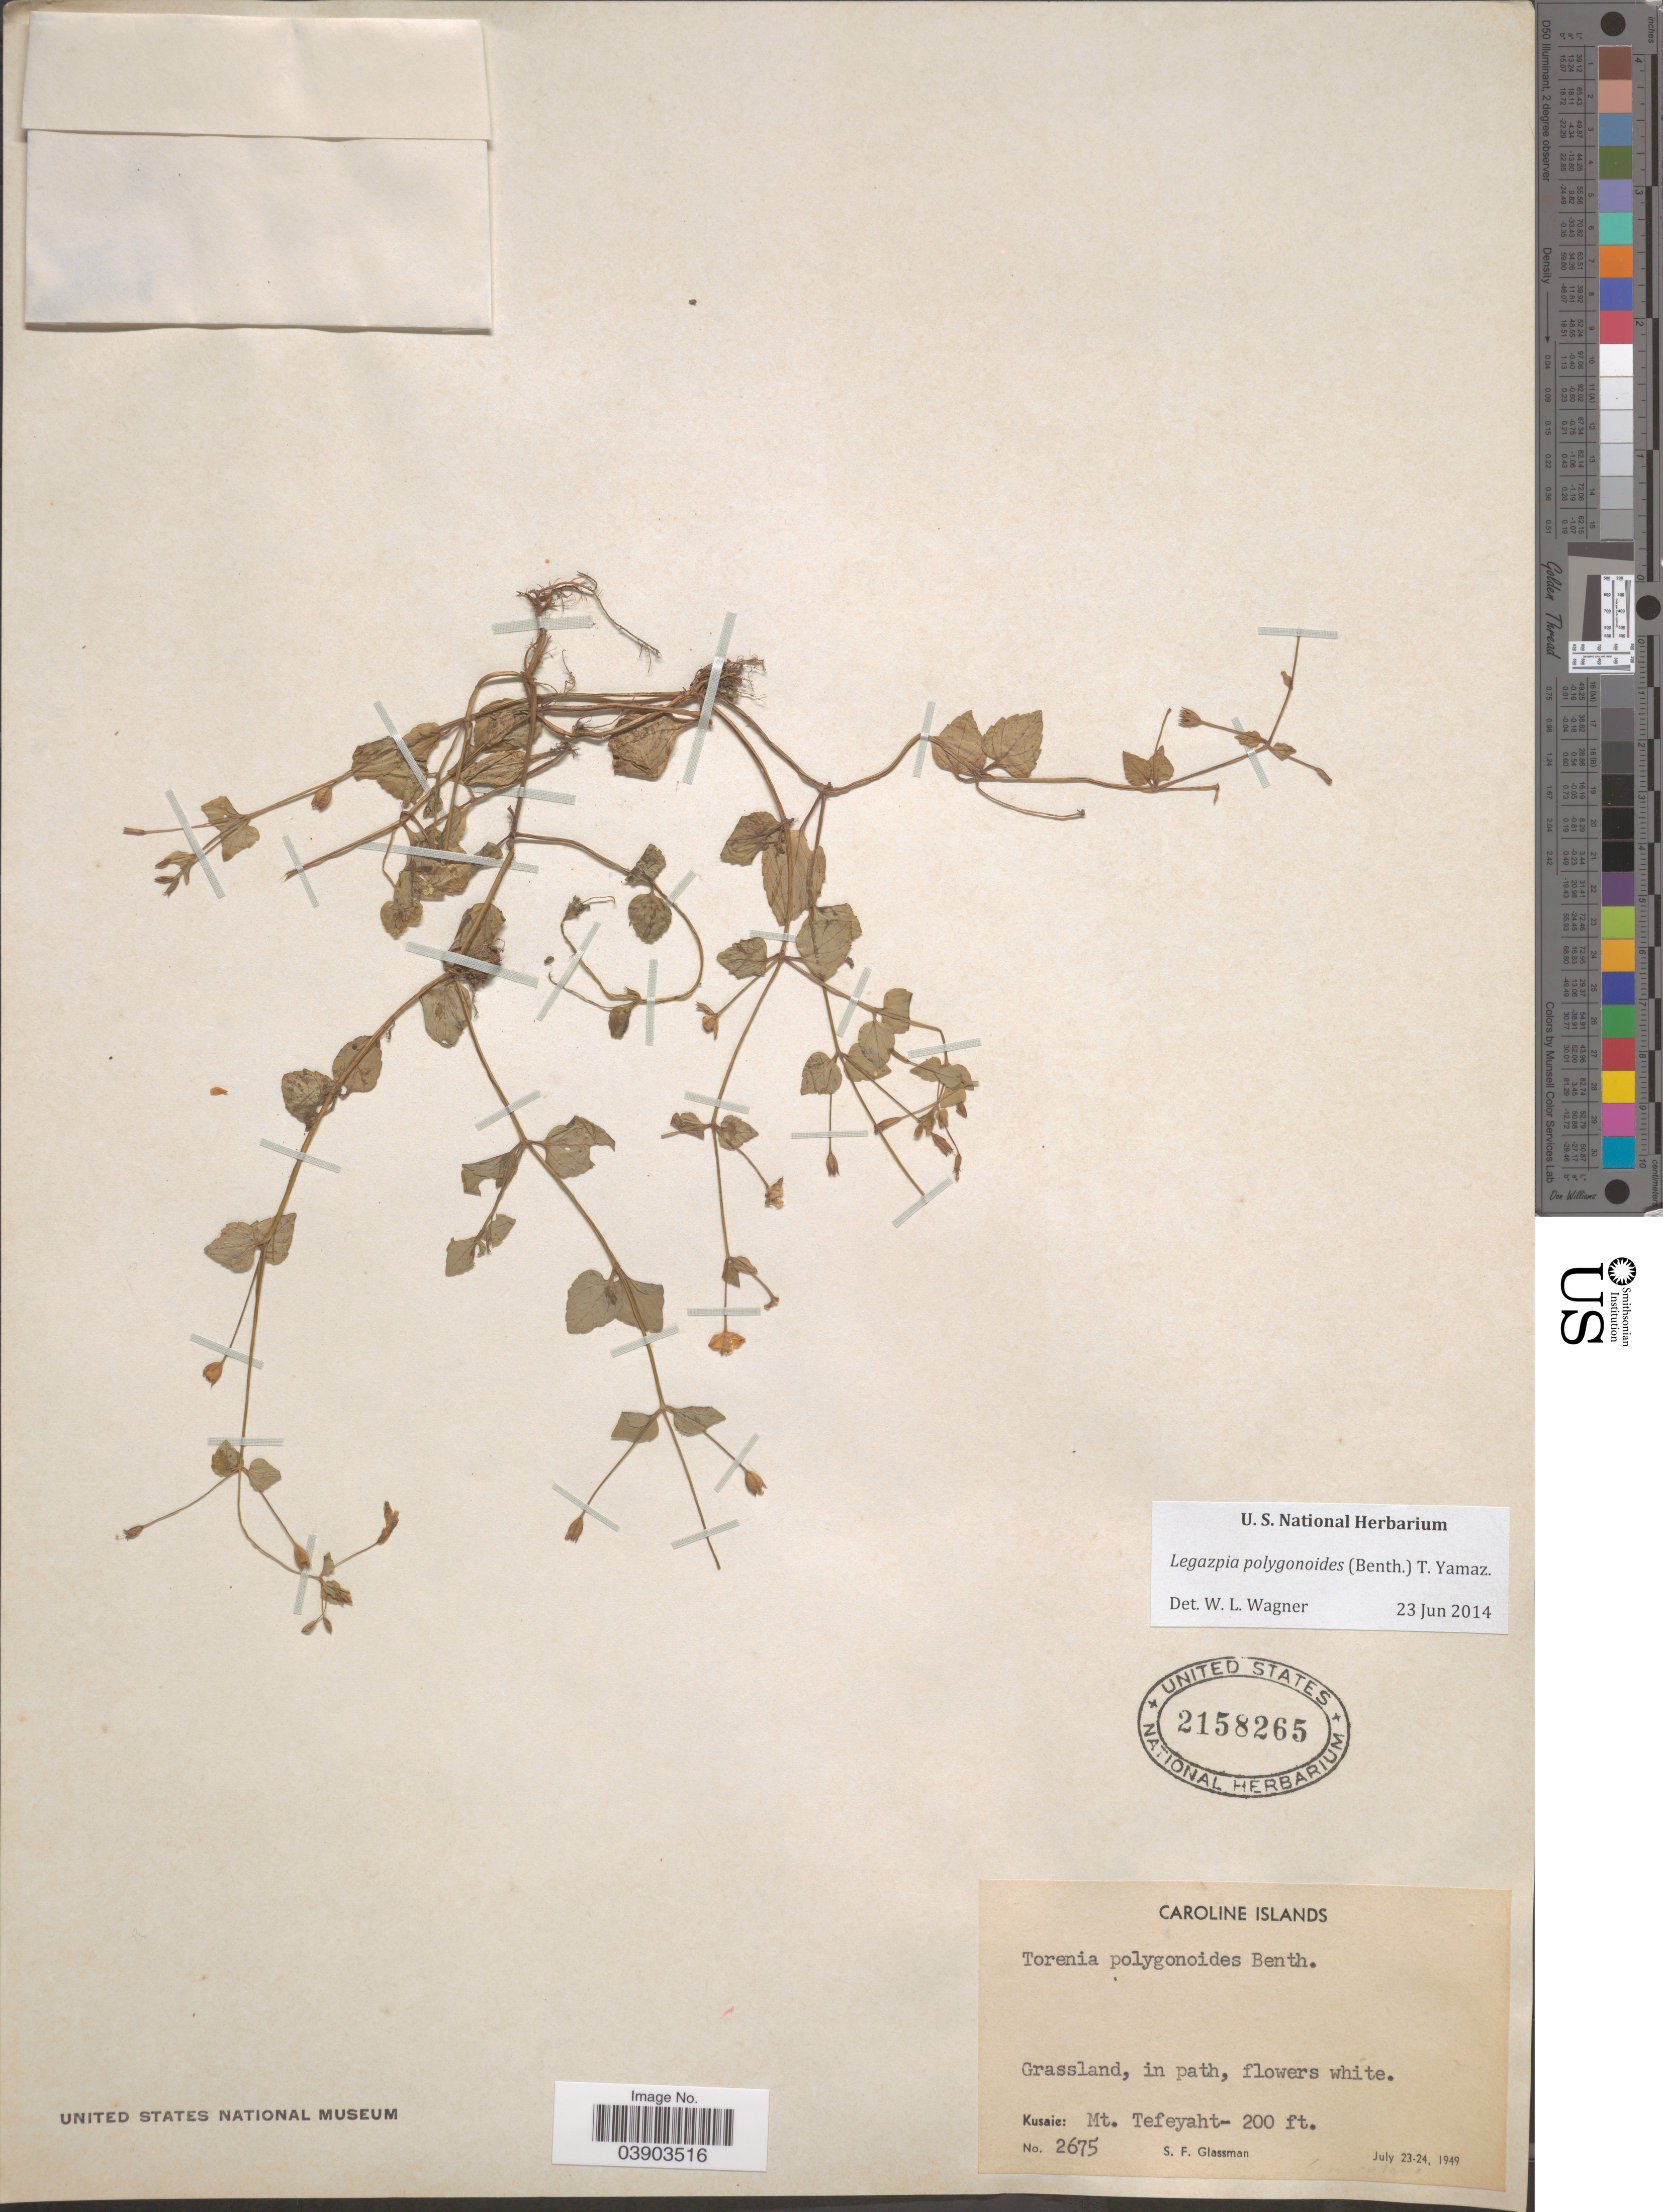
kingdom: Plantae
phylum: Tracheophyta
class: Magnoliopsida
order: Lamiales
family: Linderniaceae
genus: Torenia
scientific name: Torenia polygonoides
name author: Benth.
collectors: S. F. Glassman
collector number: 2675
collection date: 1949-07-23/1949-07-24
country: Micronesia, Federated States of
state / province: Kosrae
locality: Caroline Islands. Kusaie: Mt. Tefeyaht.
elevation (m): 61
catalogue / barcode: US 2158265